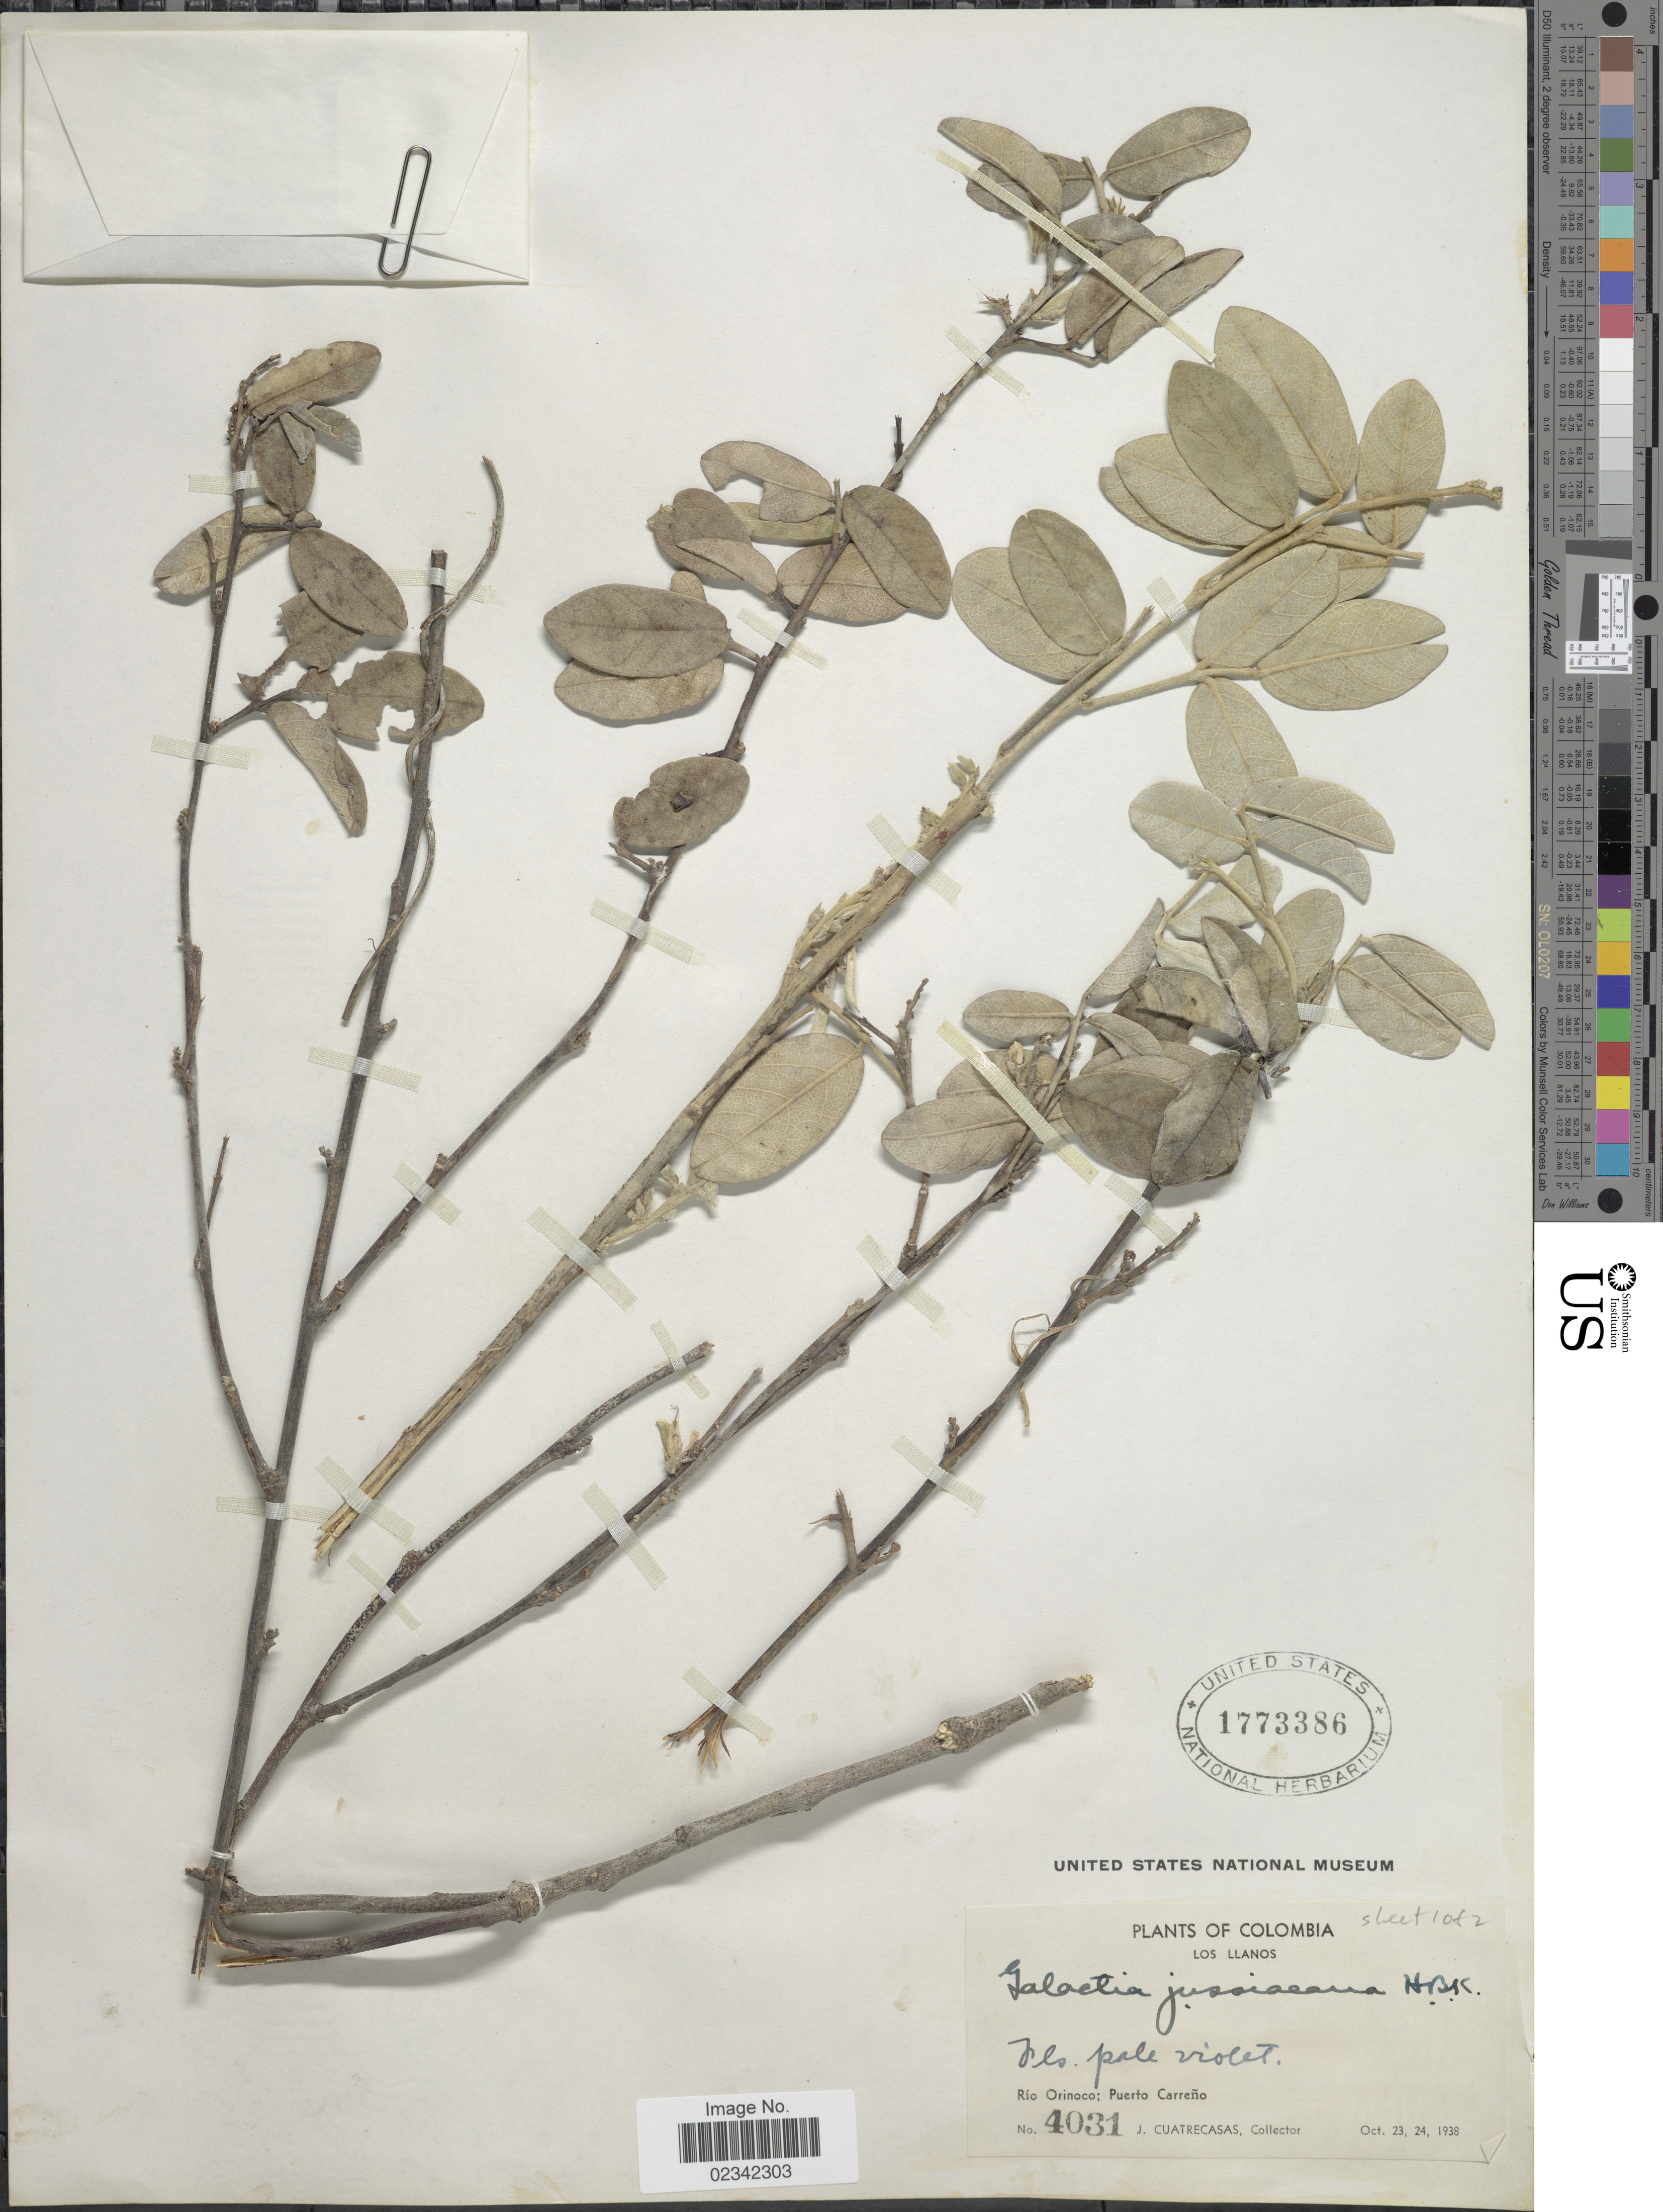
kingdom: Plantae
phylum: Tracheophyta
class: Magnoliopsida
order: Fabales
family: Fabaceae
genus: Galactia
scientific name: Galactia jussiaeana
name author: Kunth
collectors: J. Cuatrecasas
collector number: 4031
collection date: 1938-10-23/1938-10-24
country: Colombia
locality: Los Llanos, Rio Orinoco; Puerto Carreno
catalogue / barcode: US 1773386